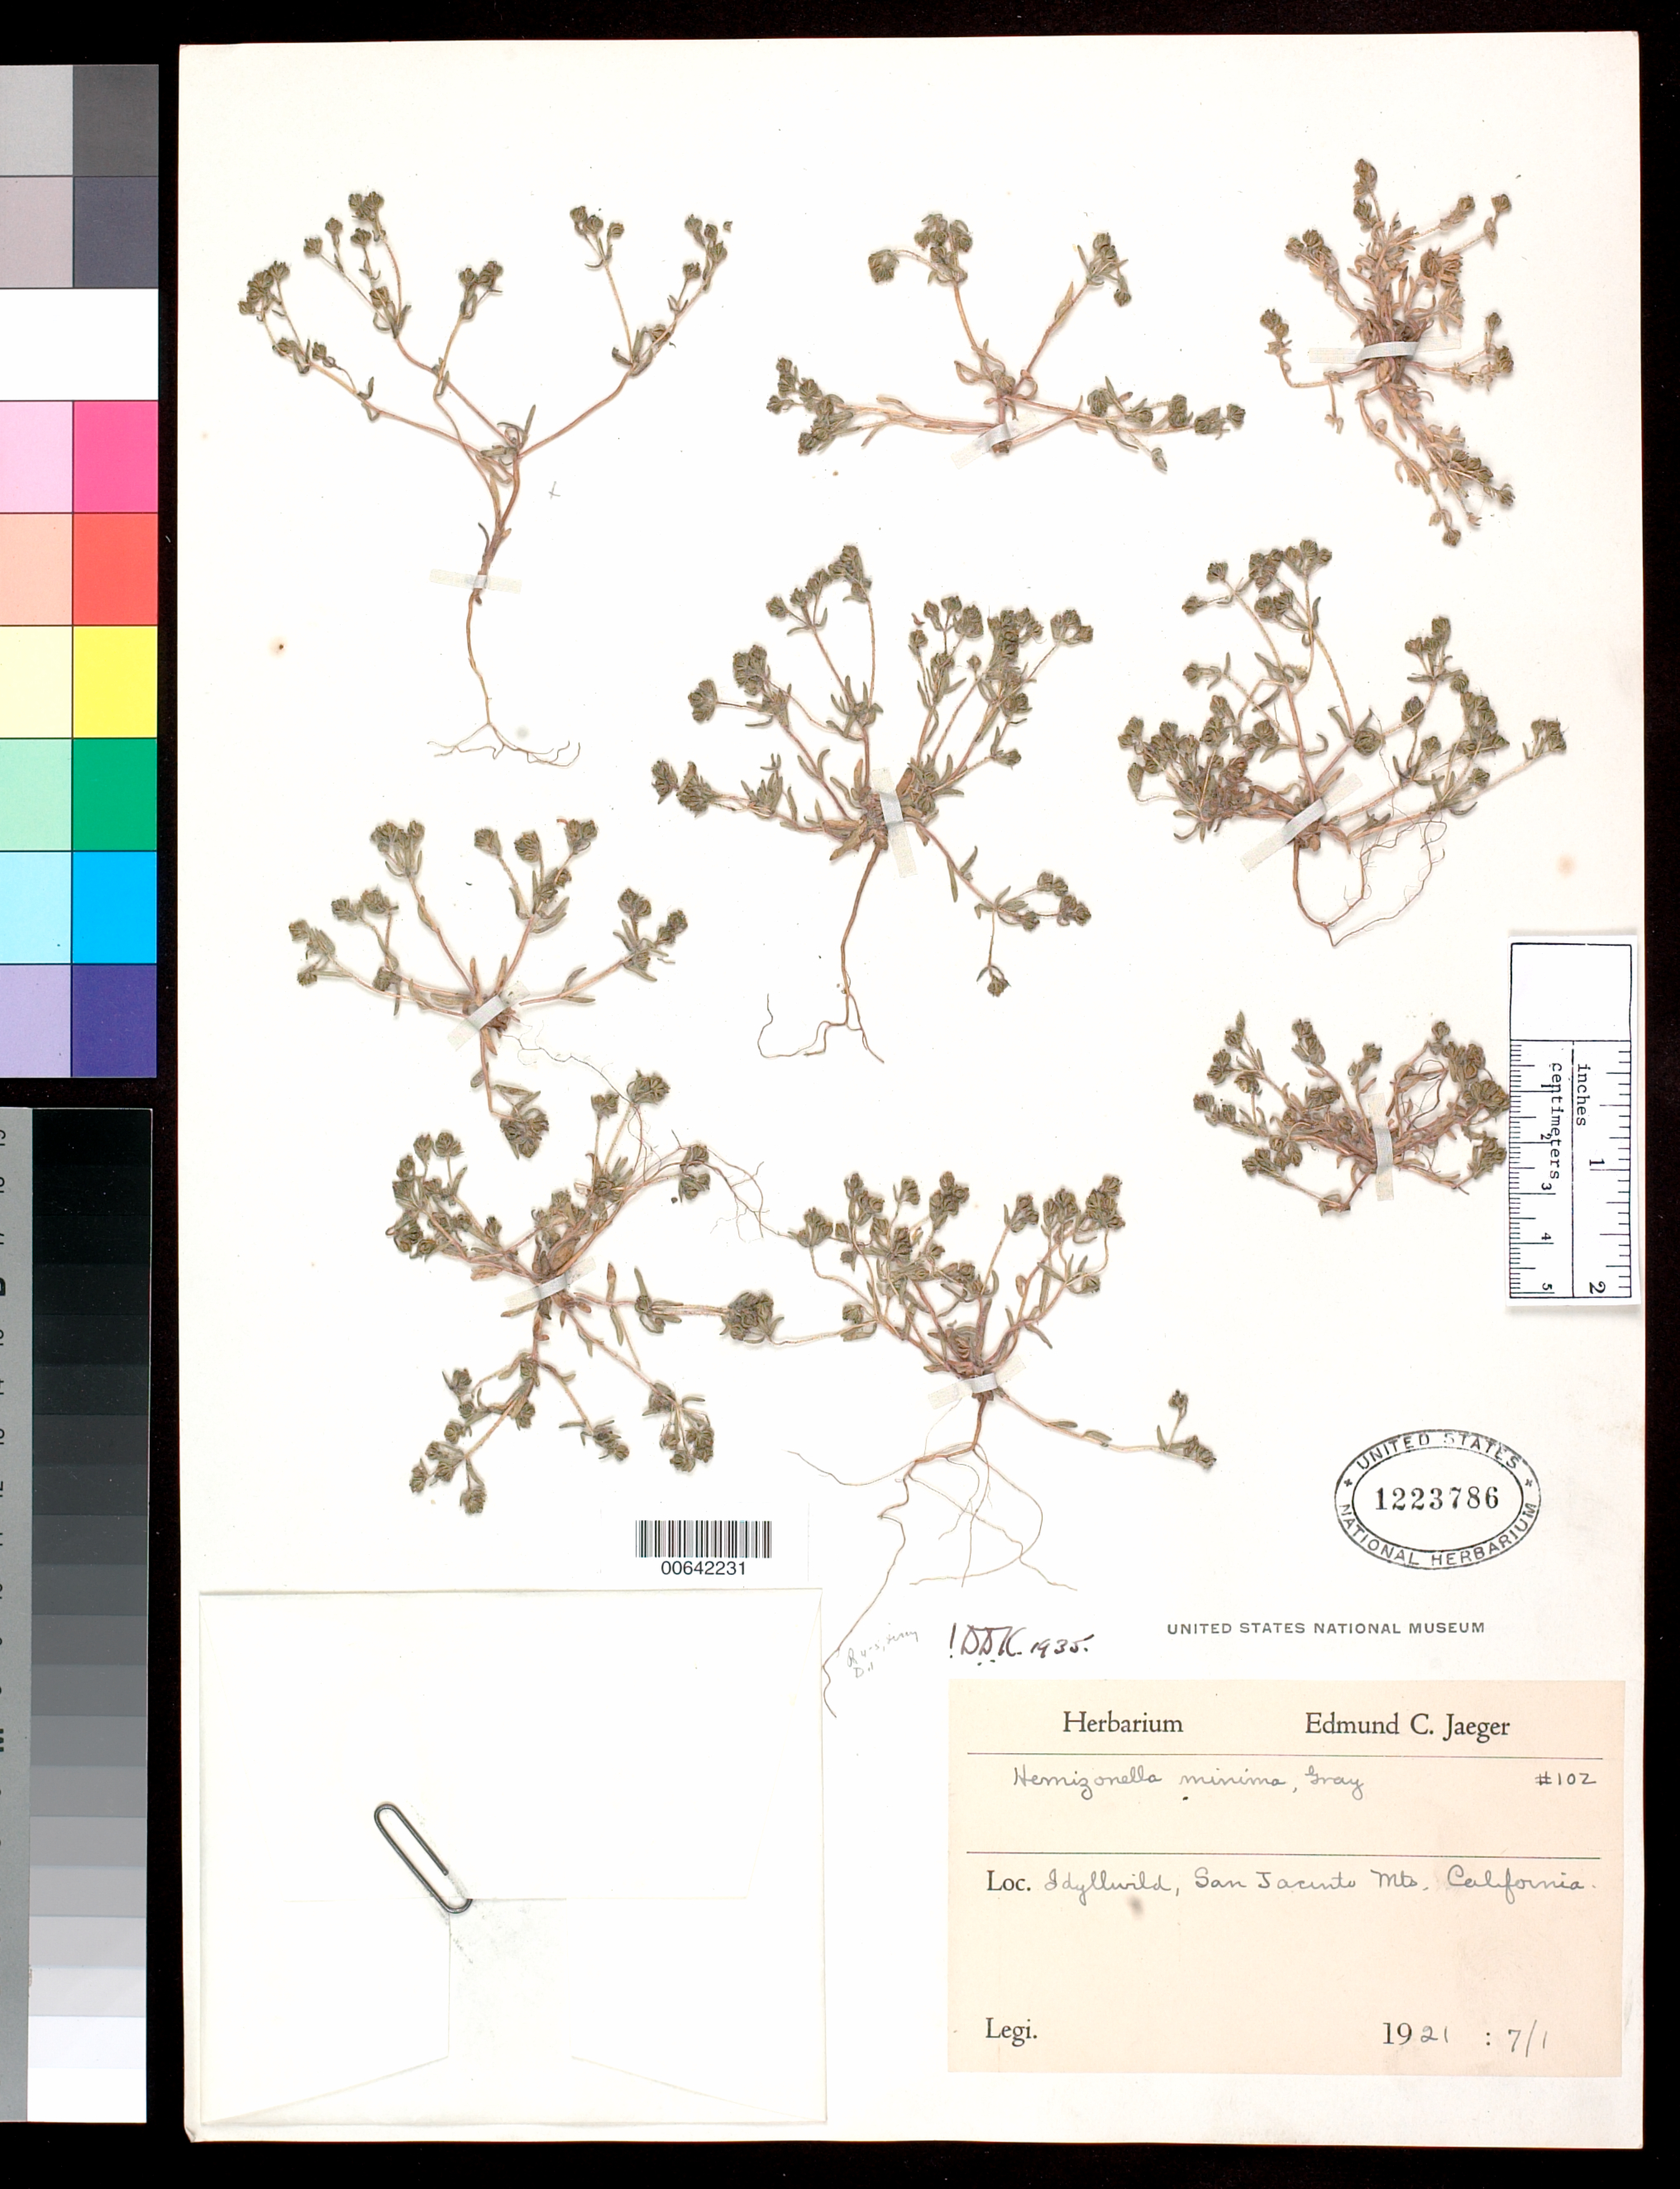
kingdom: Plantae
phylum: Tracheophyta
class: Magnoliopsida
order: Asterales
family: Asteraceae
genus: Hemizonella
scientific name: Hemizonella minima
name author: (A. Gray) A. Gray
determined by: Keck, David D.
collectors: E. Jaeger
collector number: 102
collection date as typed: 07 Jan 1921 or 01 Jul 1921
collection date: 1921-01-07 or 1921-07-01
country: United States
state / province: California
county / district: Riverside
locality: Idyllwild, San Jacinto Mts.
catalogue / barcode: US 1223786